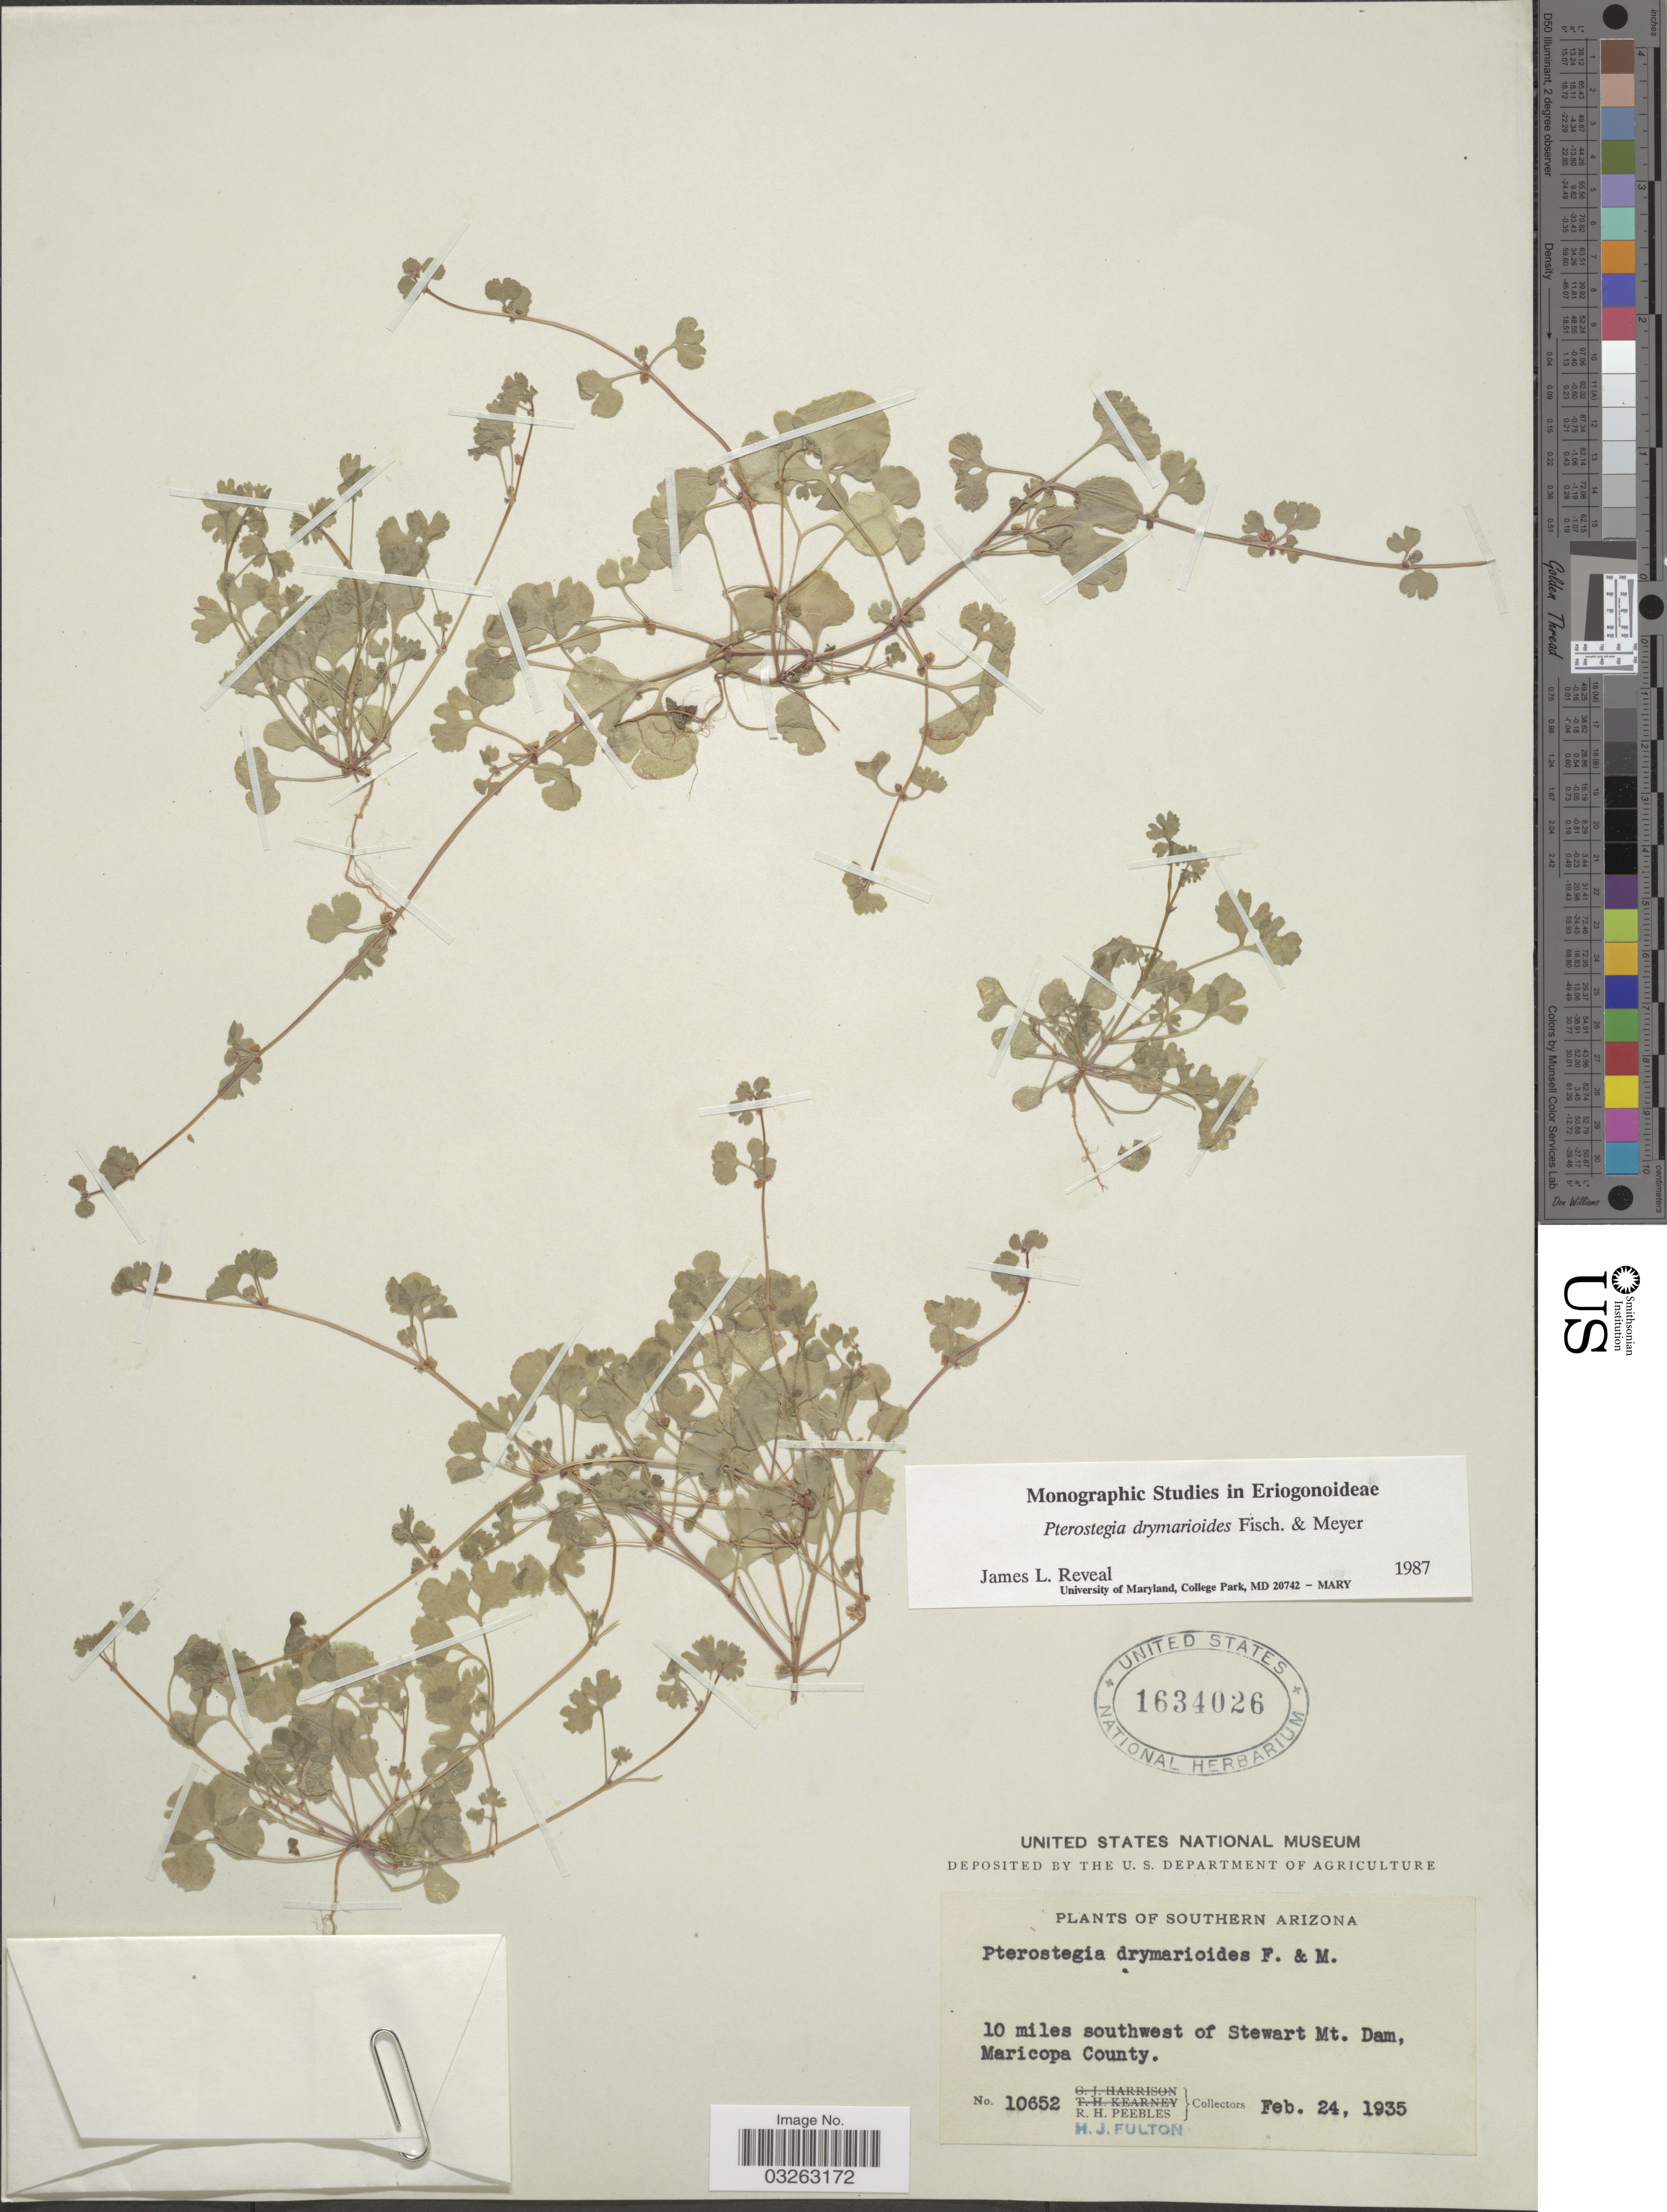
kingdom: Plantae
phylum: Tracheophyta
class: Magnoliopsida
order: Caryophyllales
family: Polygonaceae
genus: Pterostegia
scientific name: Pterostegia drymarioides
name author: Fisch. & C.A. Mey.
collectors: H. Fulton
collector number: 10652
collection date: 1935-02-24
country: United States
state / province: Arizona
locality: Southern Arizona, 10 miles southwest of Stewart Mt. Dam, Maricopa County.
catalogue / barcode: US 1634026